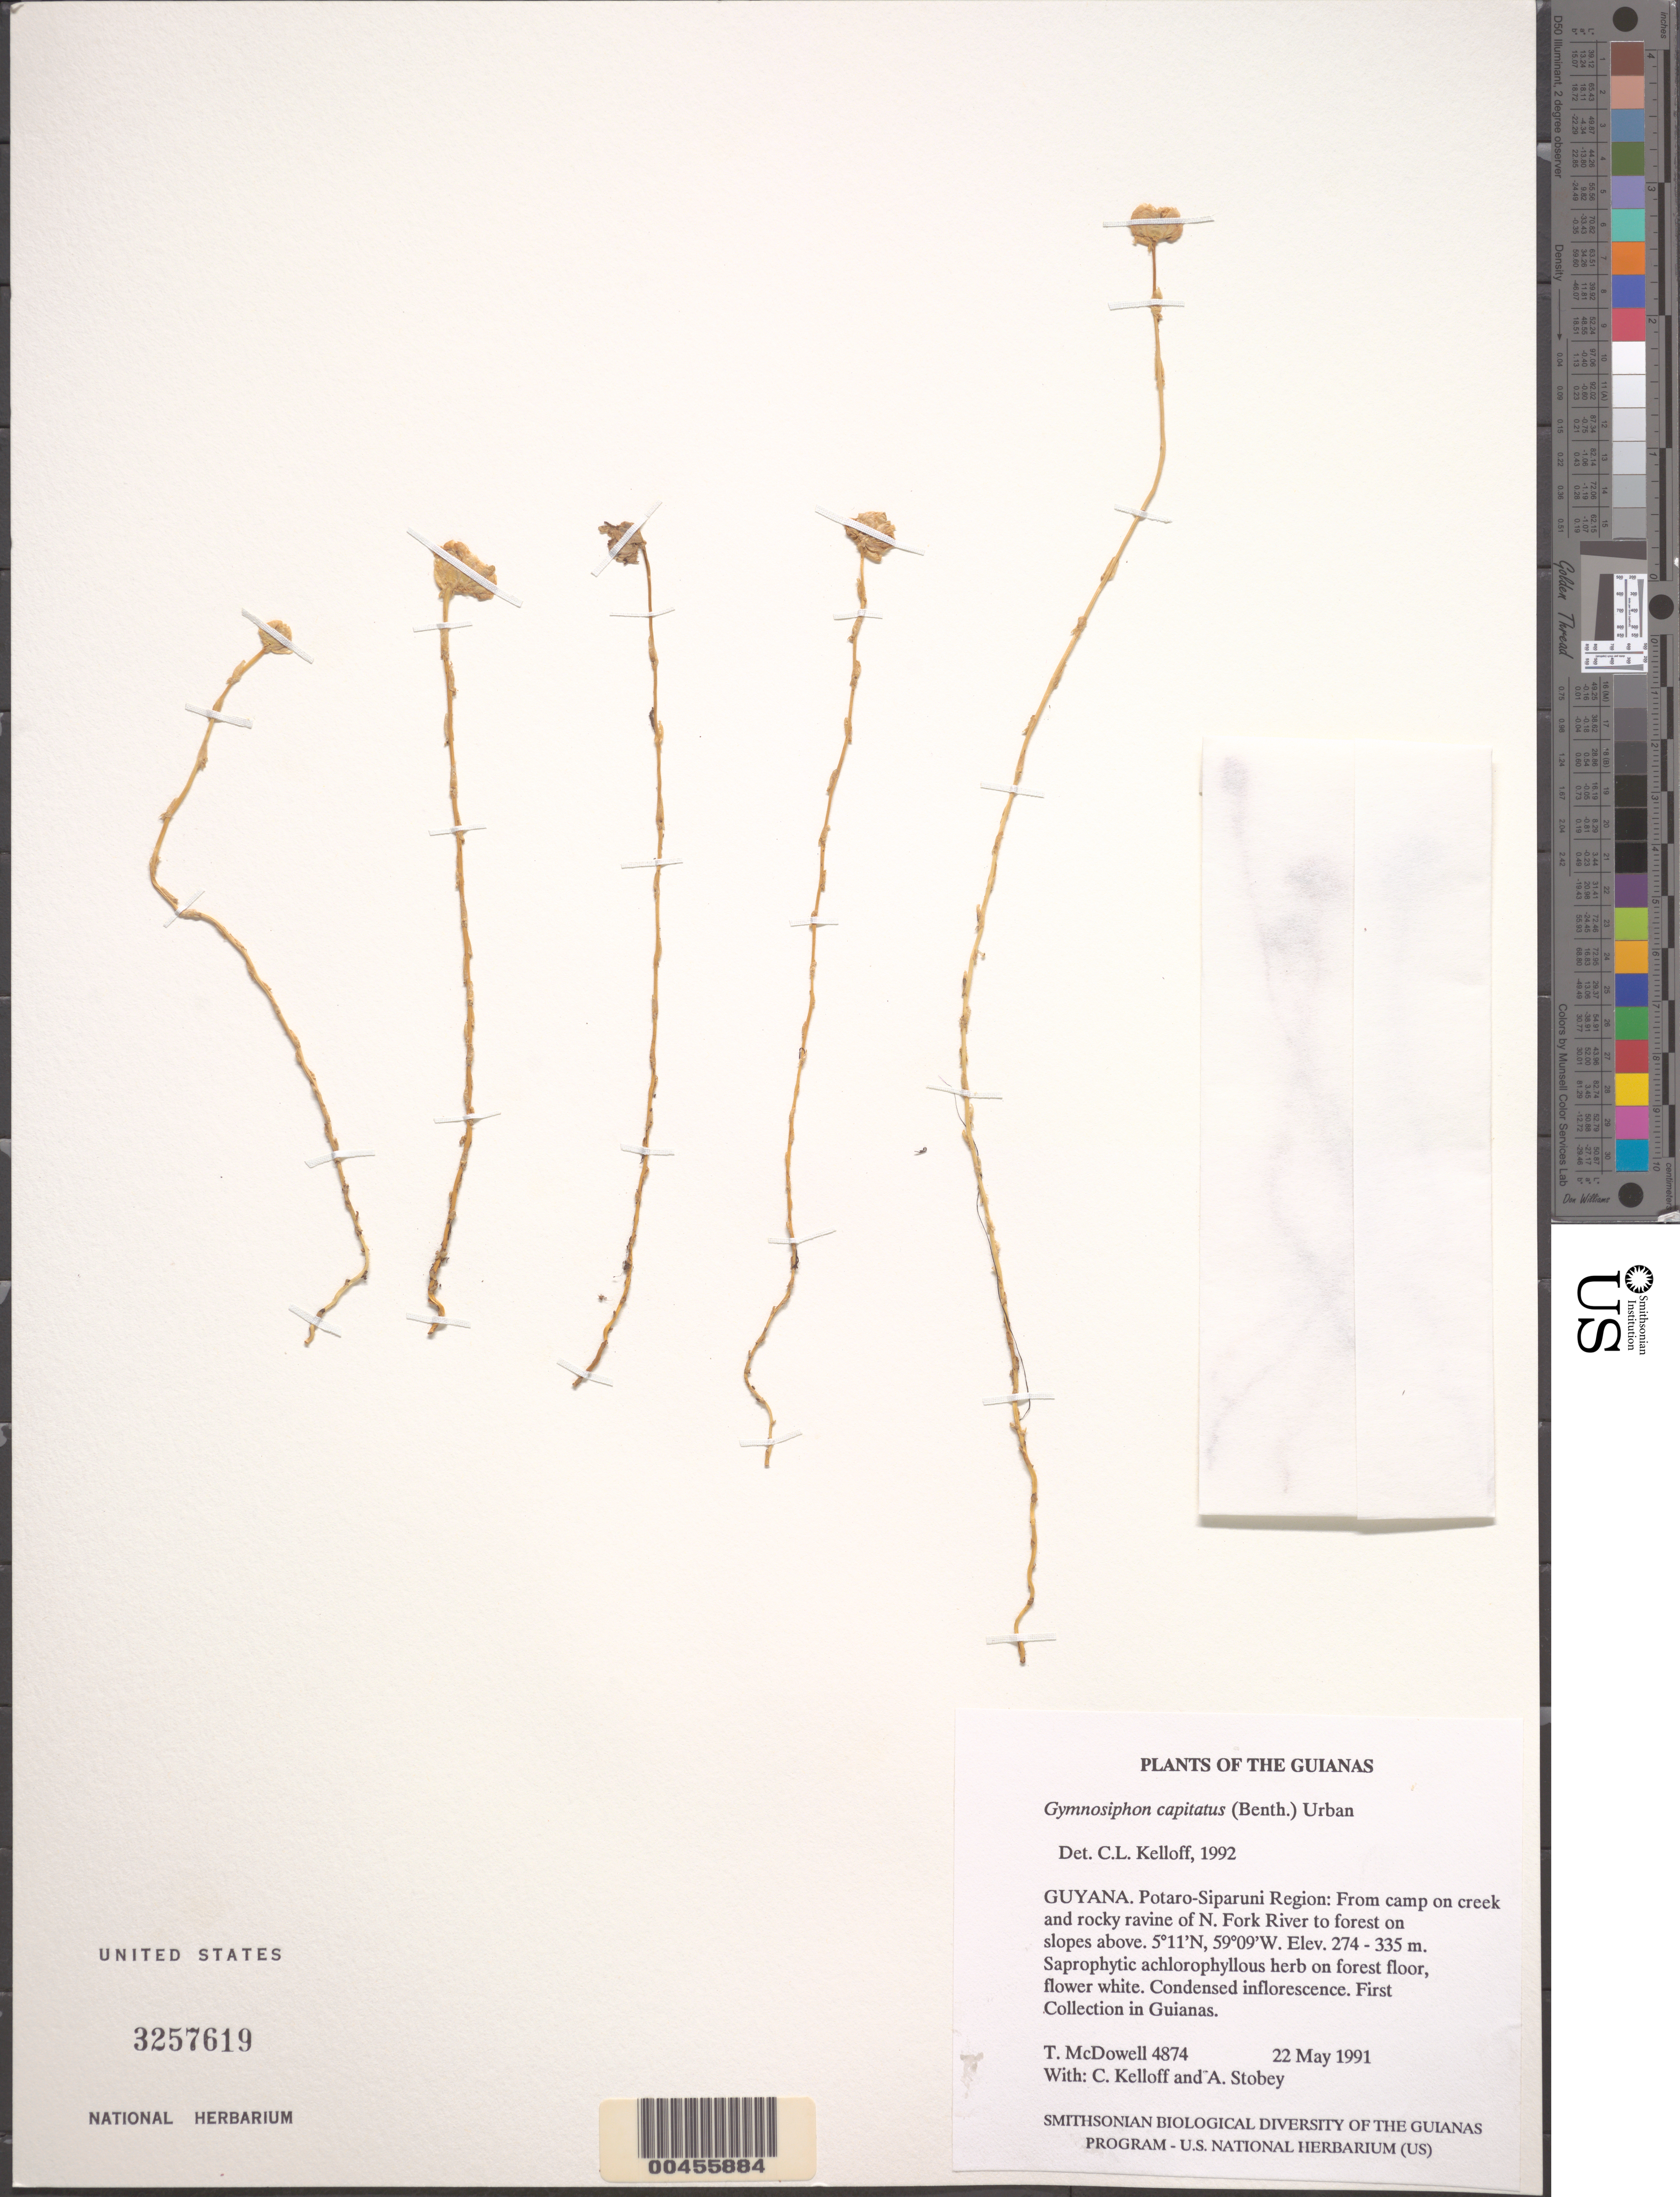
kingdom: Plantae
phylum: Tracheophyta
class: Liliopsida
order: Dioscoreales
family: Burmanniaceae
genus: Gymnosiphon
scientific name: Gymnosiphon capitatus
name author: (Benth.) Urb.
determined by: Kelloff, Carol L., (US), Smithsonian Institution - National Museum of Natural History (UNITED STATES)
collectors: T. McDowell, C. L. Kelloff & A. Stobey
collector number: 4874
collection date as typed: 22 May 1991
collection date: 1991-05-22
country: Guyana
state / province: Potaro-Siparuni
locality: Camp on "Blackwater Creek" (tributary to North Fork River)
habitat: Forest on slopes above creek, and rocky creek ravine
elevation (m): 274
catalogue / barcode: US 3257619